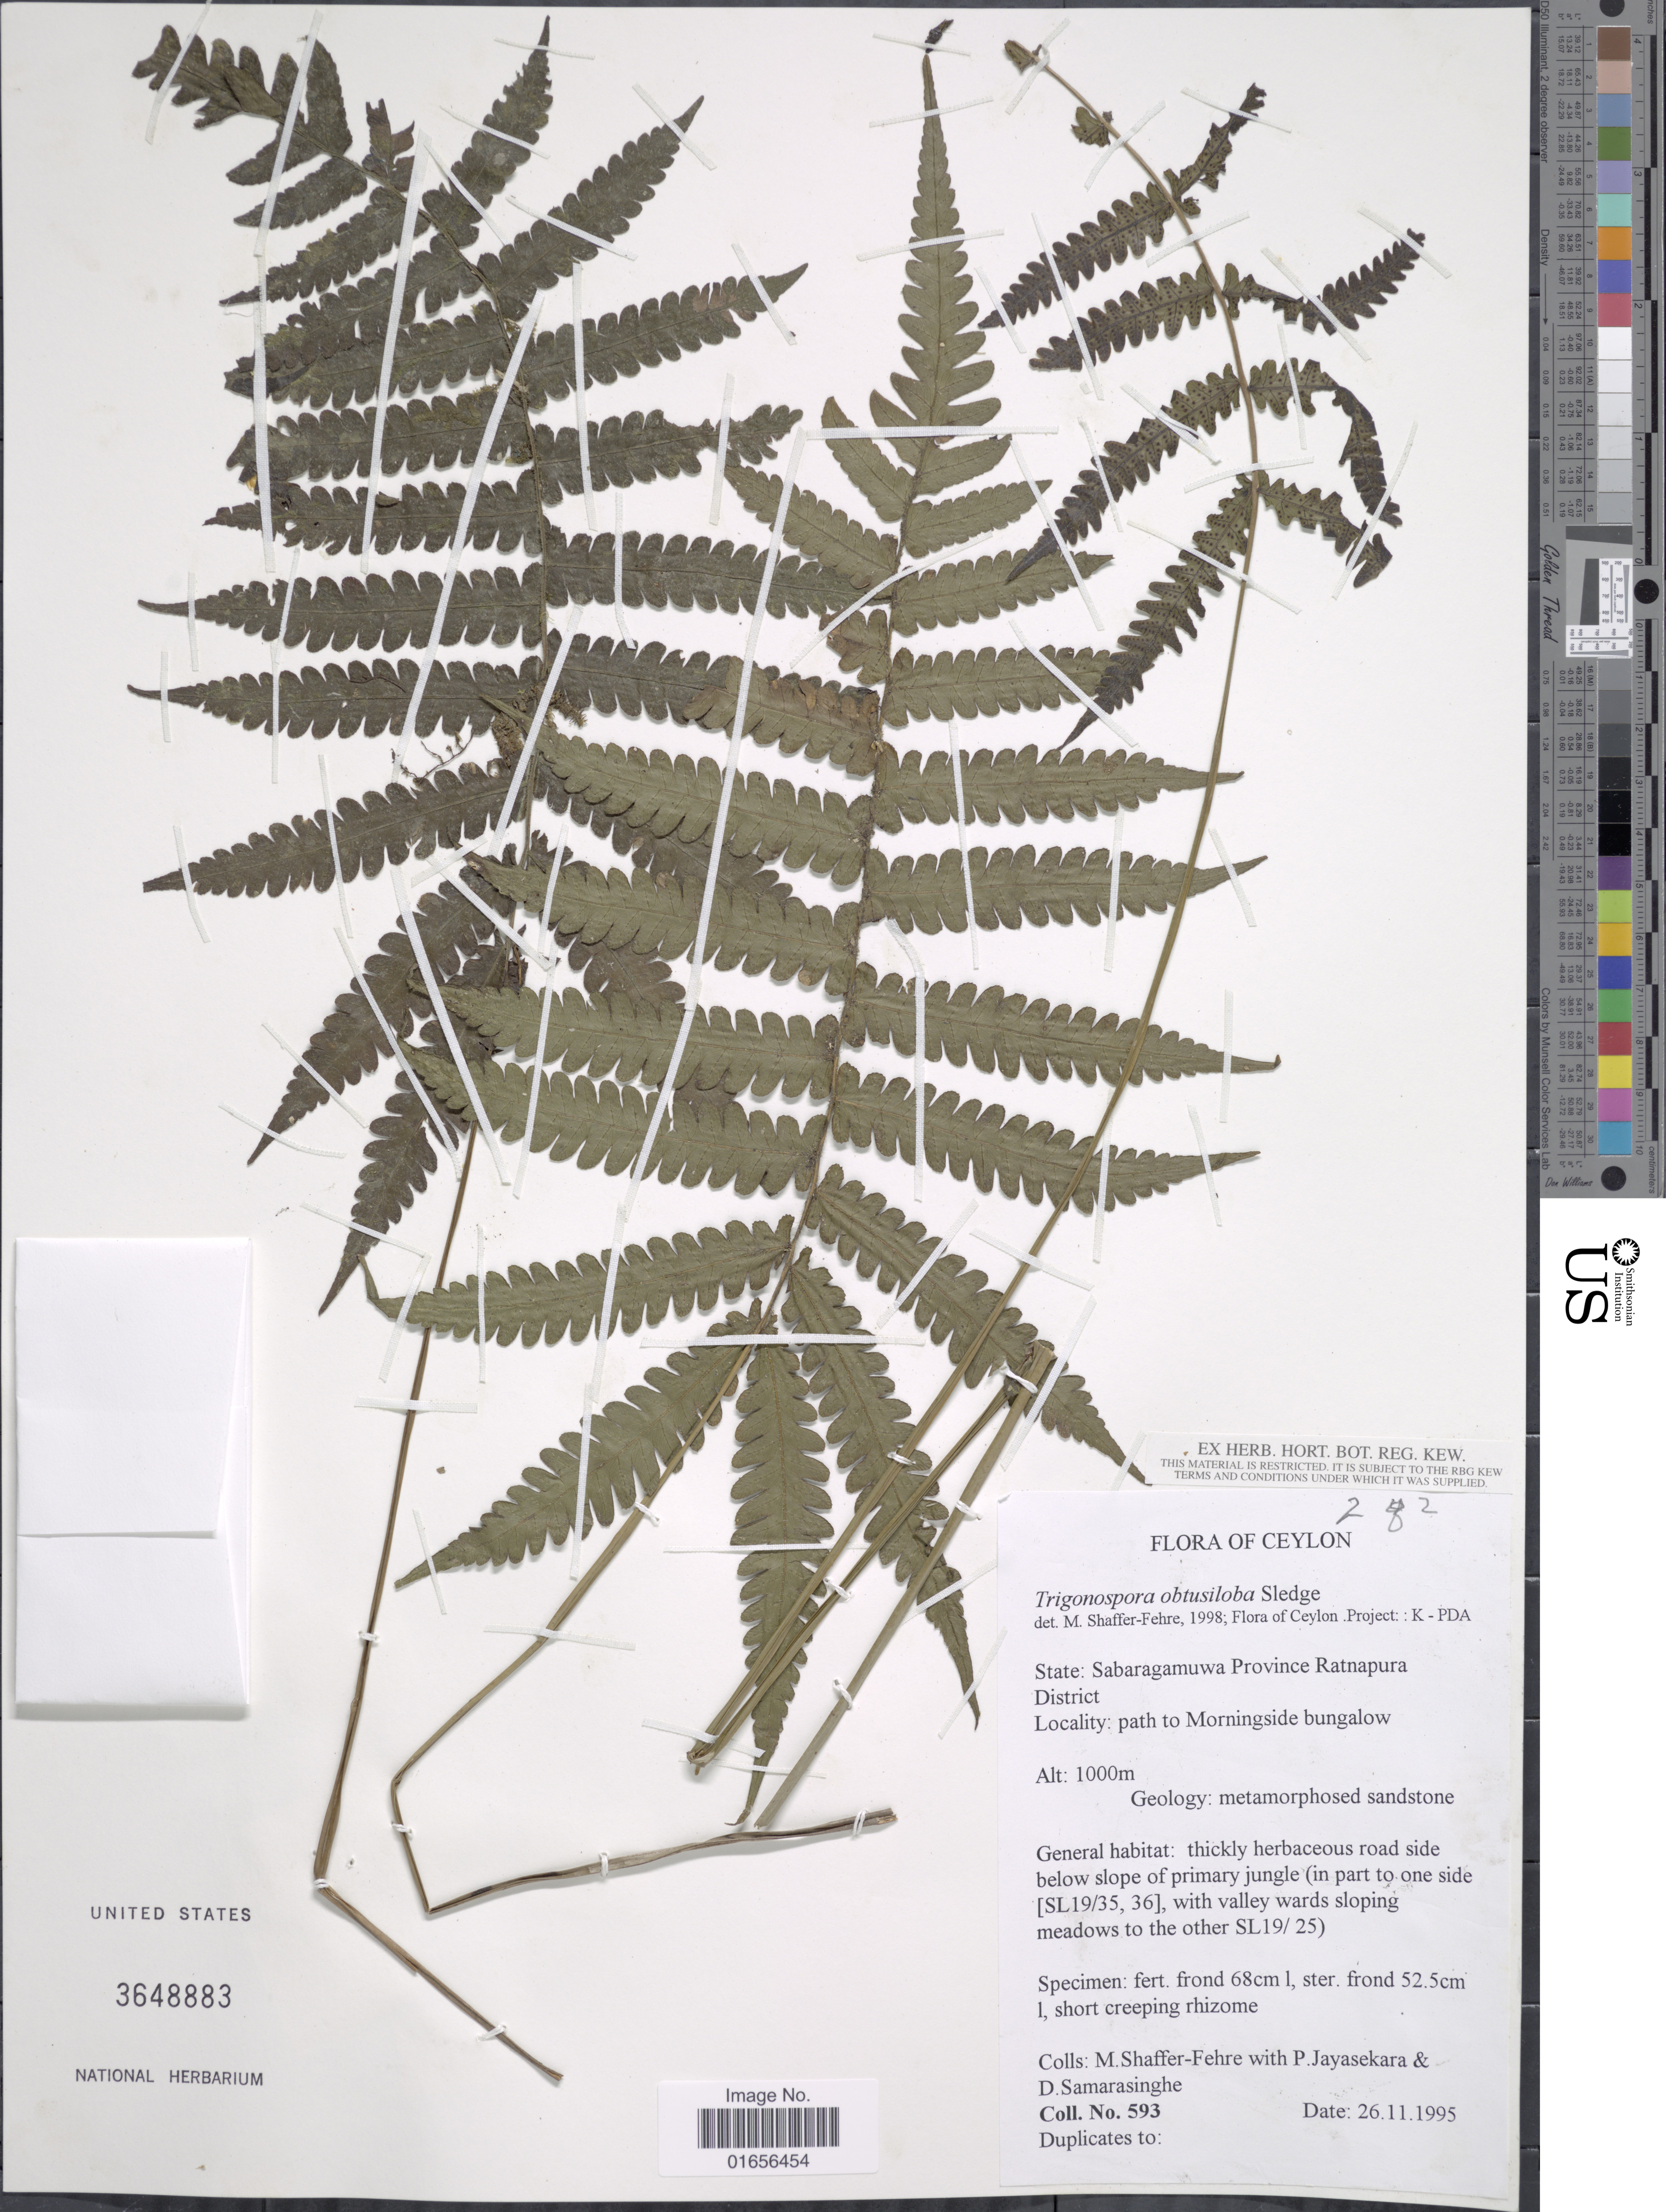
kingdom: Plantae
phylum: Tracheophyta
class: Polypodiopsida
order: Polypodiales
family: Thelypteridaceae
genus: Trigonospora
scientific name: Trigonospora obtusiloba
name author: Sledge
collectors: M. Shaffer-Fehre, P. Jayasekera & D. Samarasinghe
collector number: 593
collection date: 1995-11-26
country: Sri Lanka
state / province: Sabaragamuwa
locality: Ceylon, Sabaragamuwa Province Ratnapura District, path to Morningside bungalow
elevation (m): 1000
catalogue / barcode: US 3648883